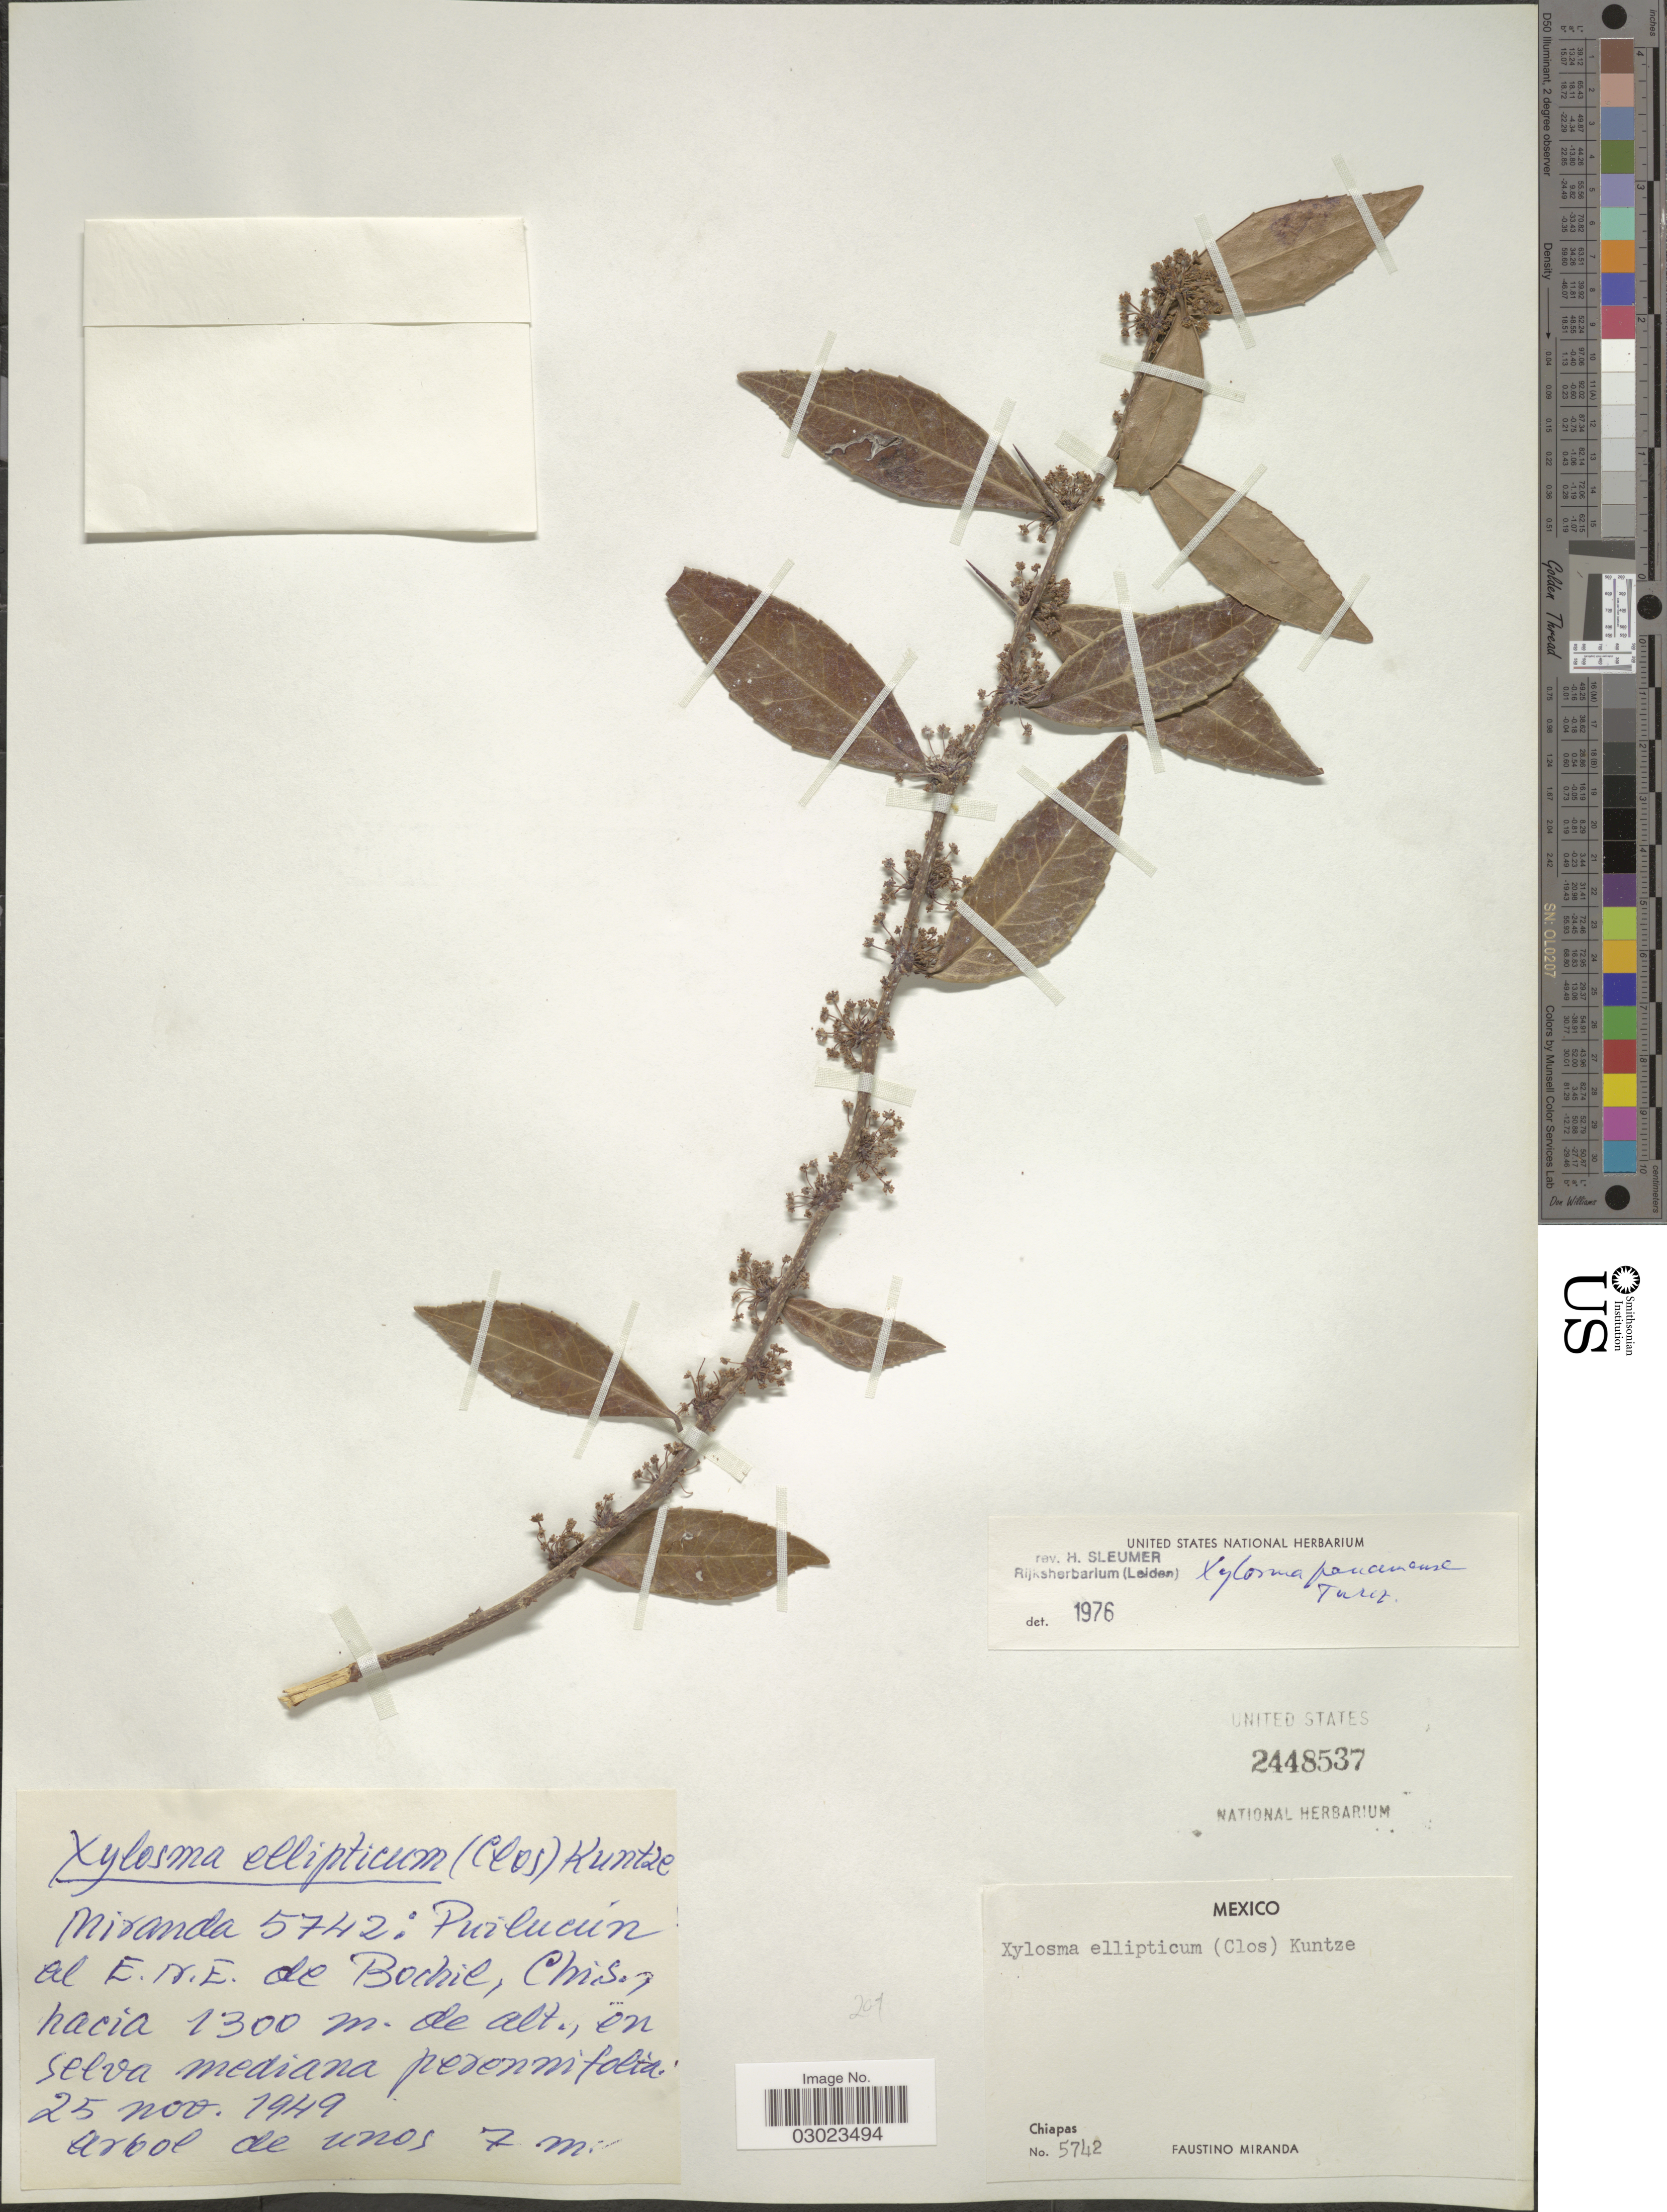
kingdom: Plantae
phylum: Tracheophyta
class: Magnoliopsida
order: Malpighiales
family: Salicaceae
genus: Xylosma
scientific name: Xylosma panamensis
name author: Turcz.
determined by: Sleumer, H. O.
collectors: F. Miranda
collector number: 5742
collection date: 1949-11-25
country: Mexico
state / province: Chiapas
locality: Purlucun al N.E. de Bochil, Chis.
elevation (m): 1300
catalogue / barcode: US 2448537